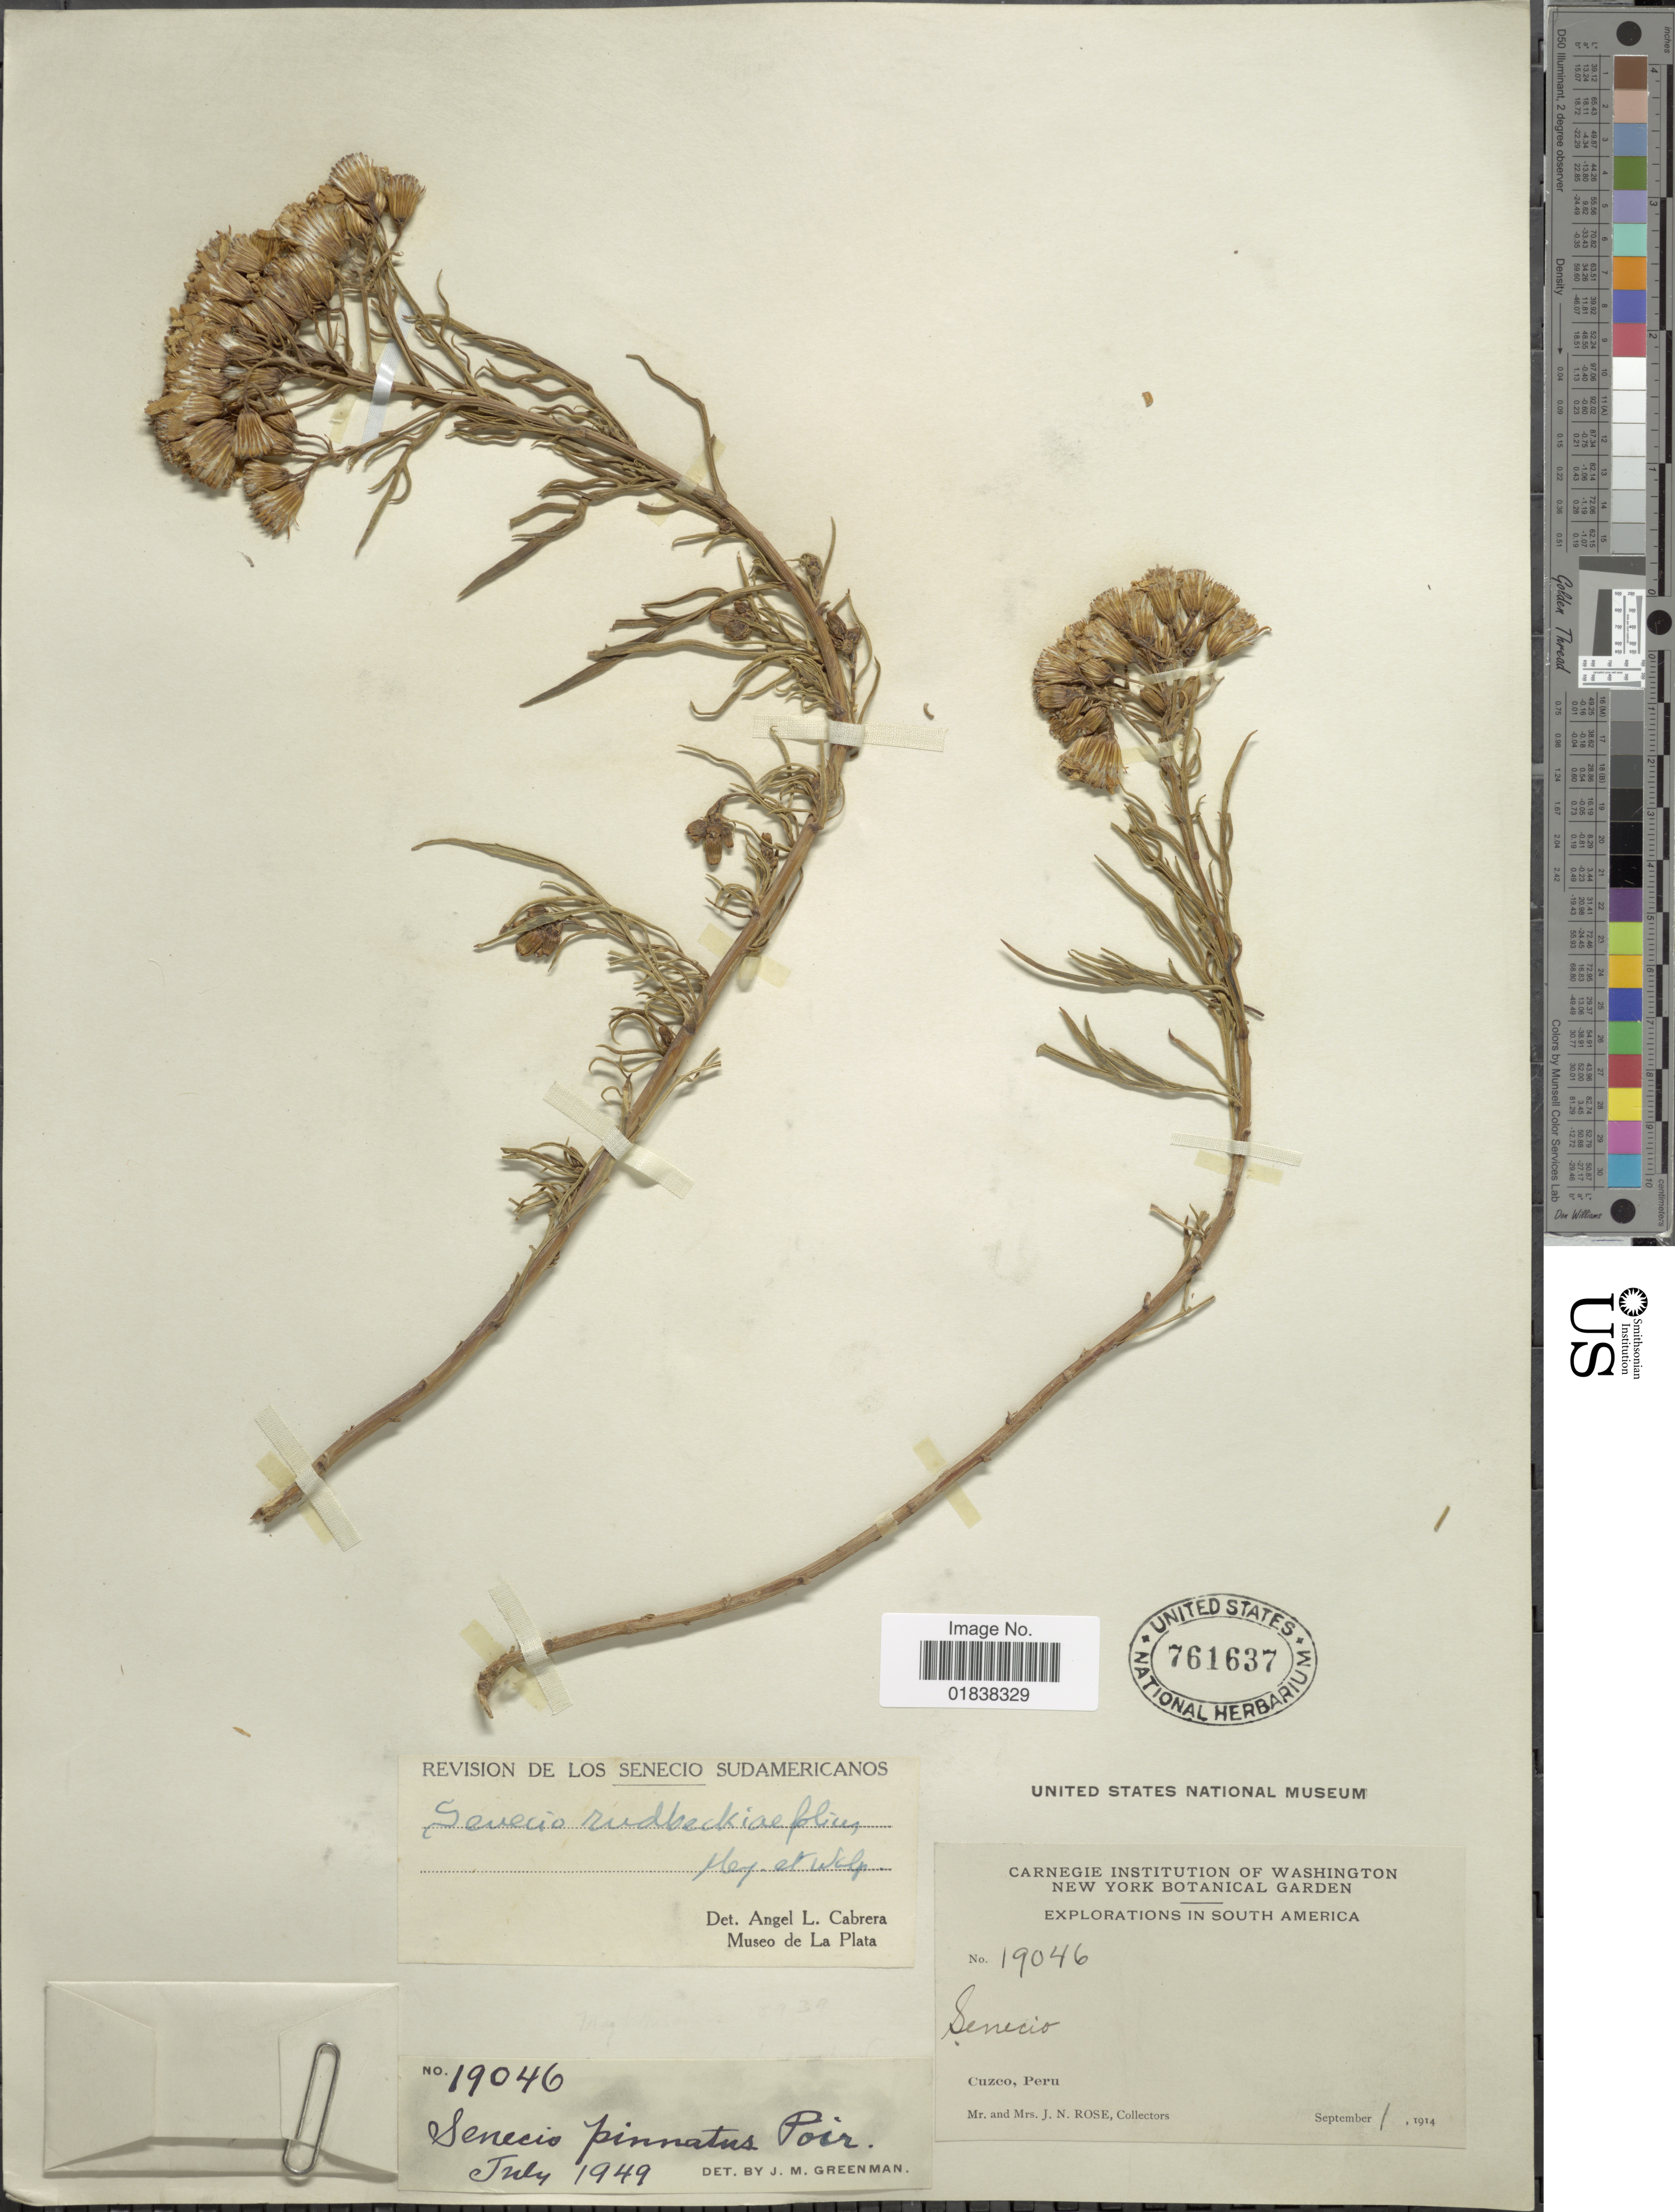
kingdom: Plantae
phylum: Tracheophyta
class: Magnoliopsida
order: Asterales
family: Asteraceae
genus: Senecio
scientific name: Senecio rudbeckiifolius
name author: Meyen & Walp.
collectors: J. N. Rose & L. B. Rose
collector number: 19046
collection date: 1914-09-01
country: Peru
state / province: Cusco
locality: South America. Cuzco, Peru.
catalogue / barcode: US 761637